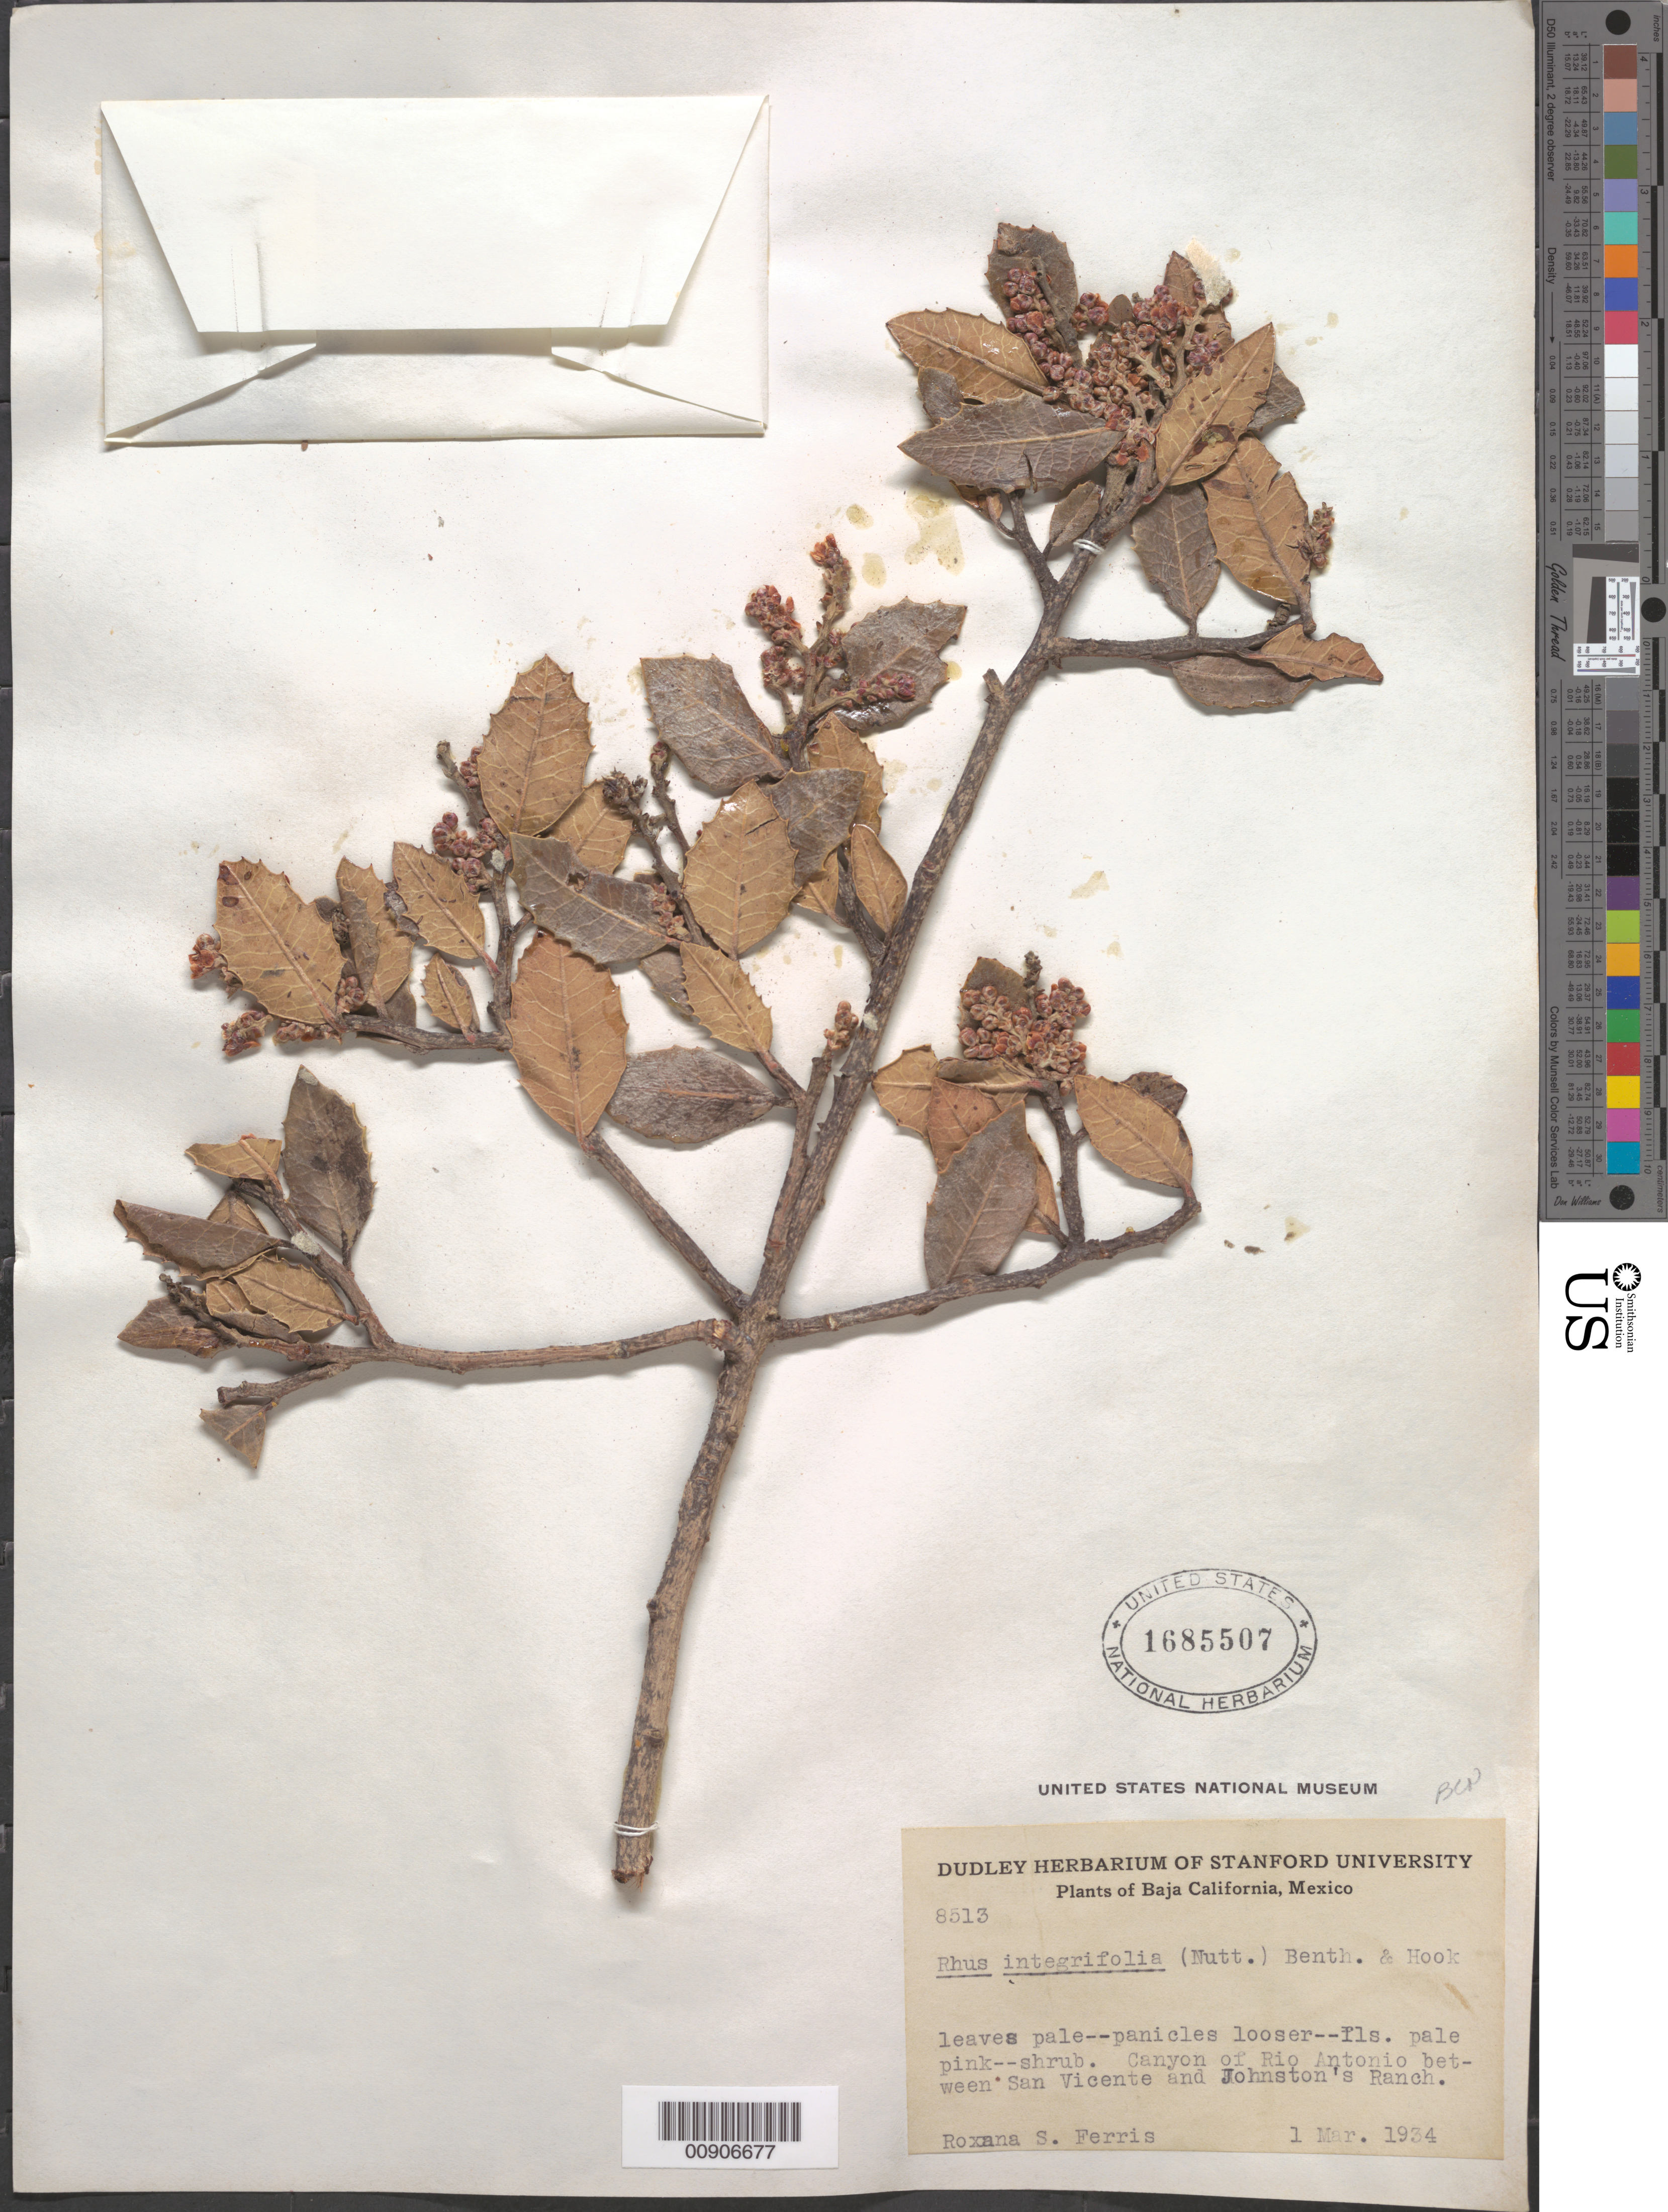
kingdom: Plantae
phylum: Tracheophyta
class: Magnoliopsida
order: Sapindales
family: Anacardiaceae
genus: Rhus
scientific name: Rhus integrifolia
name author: (Nutt.) Benth. & Hook. f. ex W.H. Brewer & S. Watson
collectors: R. S. Ferris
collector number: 8513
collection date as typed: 01 Mar 1934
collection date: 1934-03-01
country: Mexico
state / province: Baja California Norte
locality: Canyon of Río San Antonio between San Vicente and Johnston's Ranch.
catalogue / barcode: US 1685507